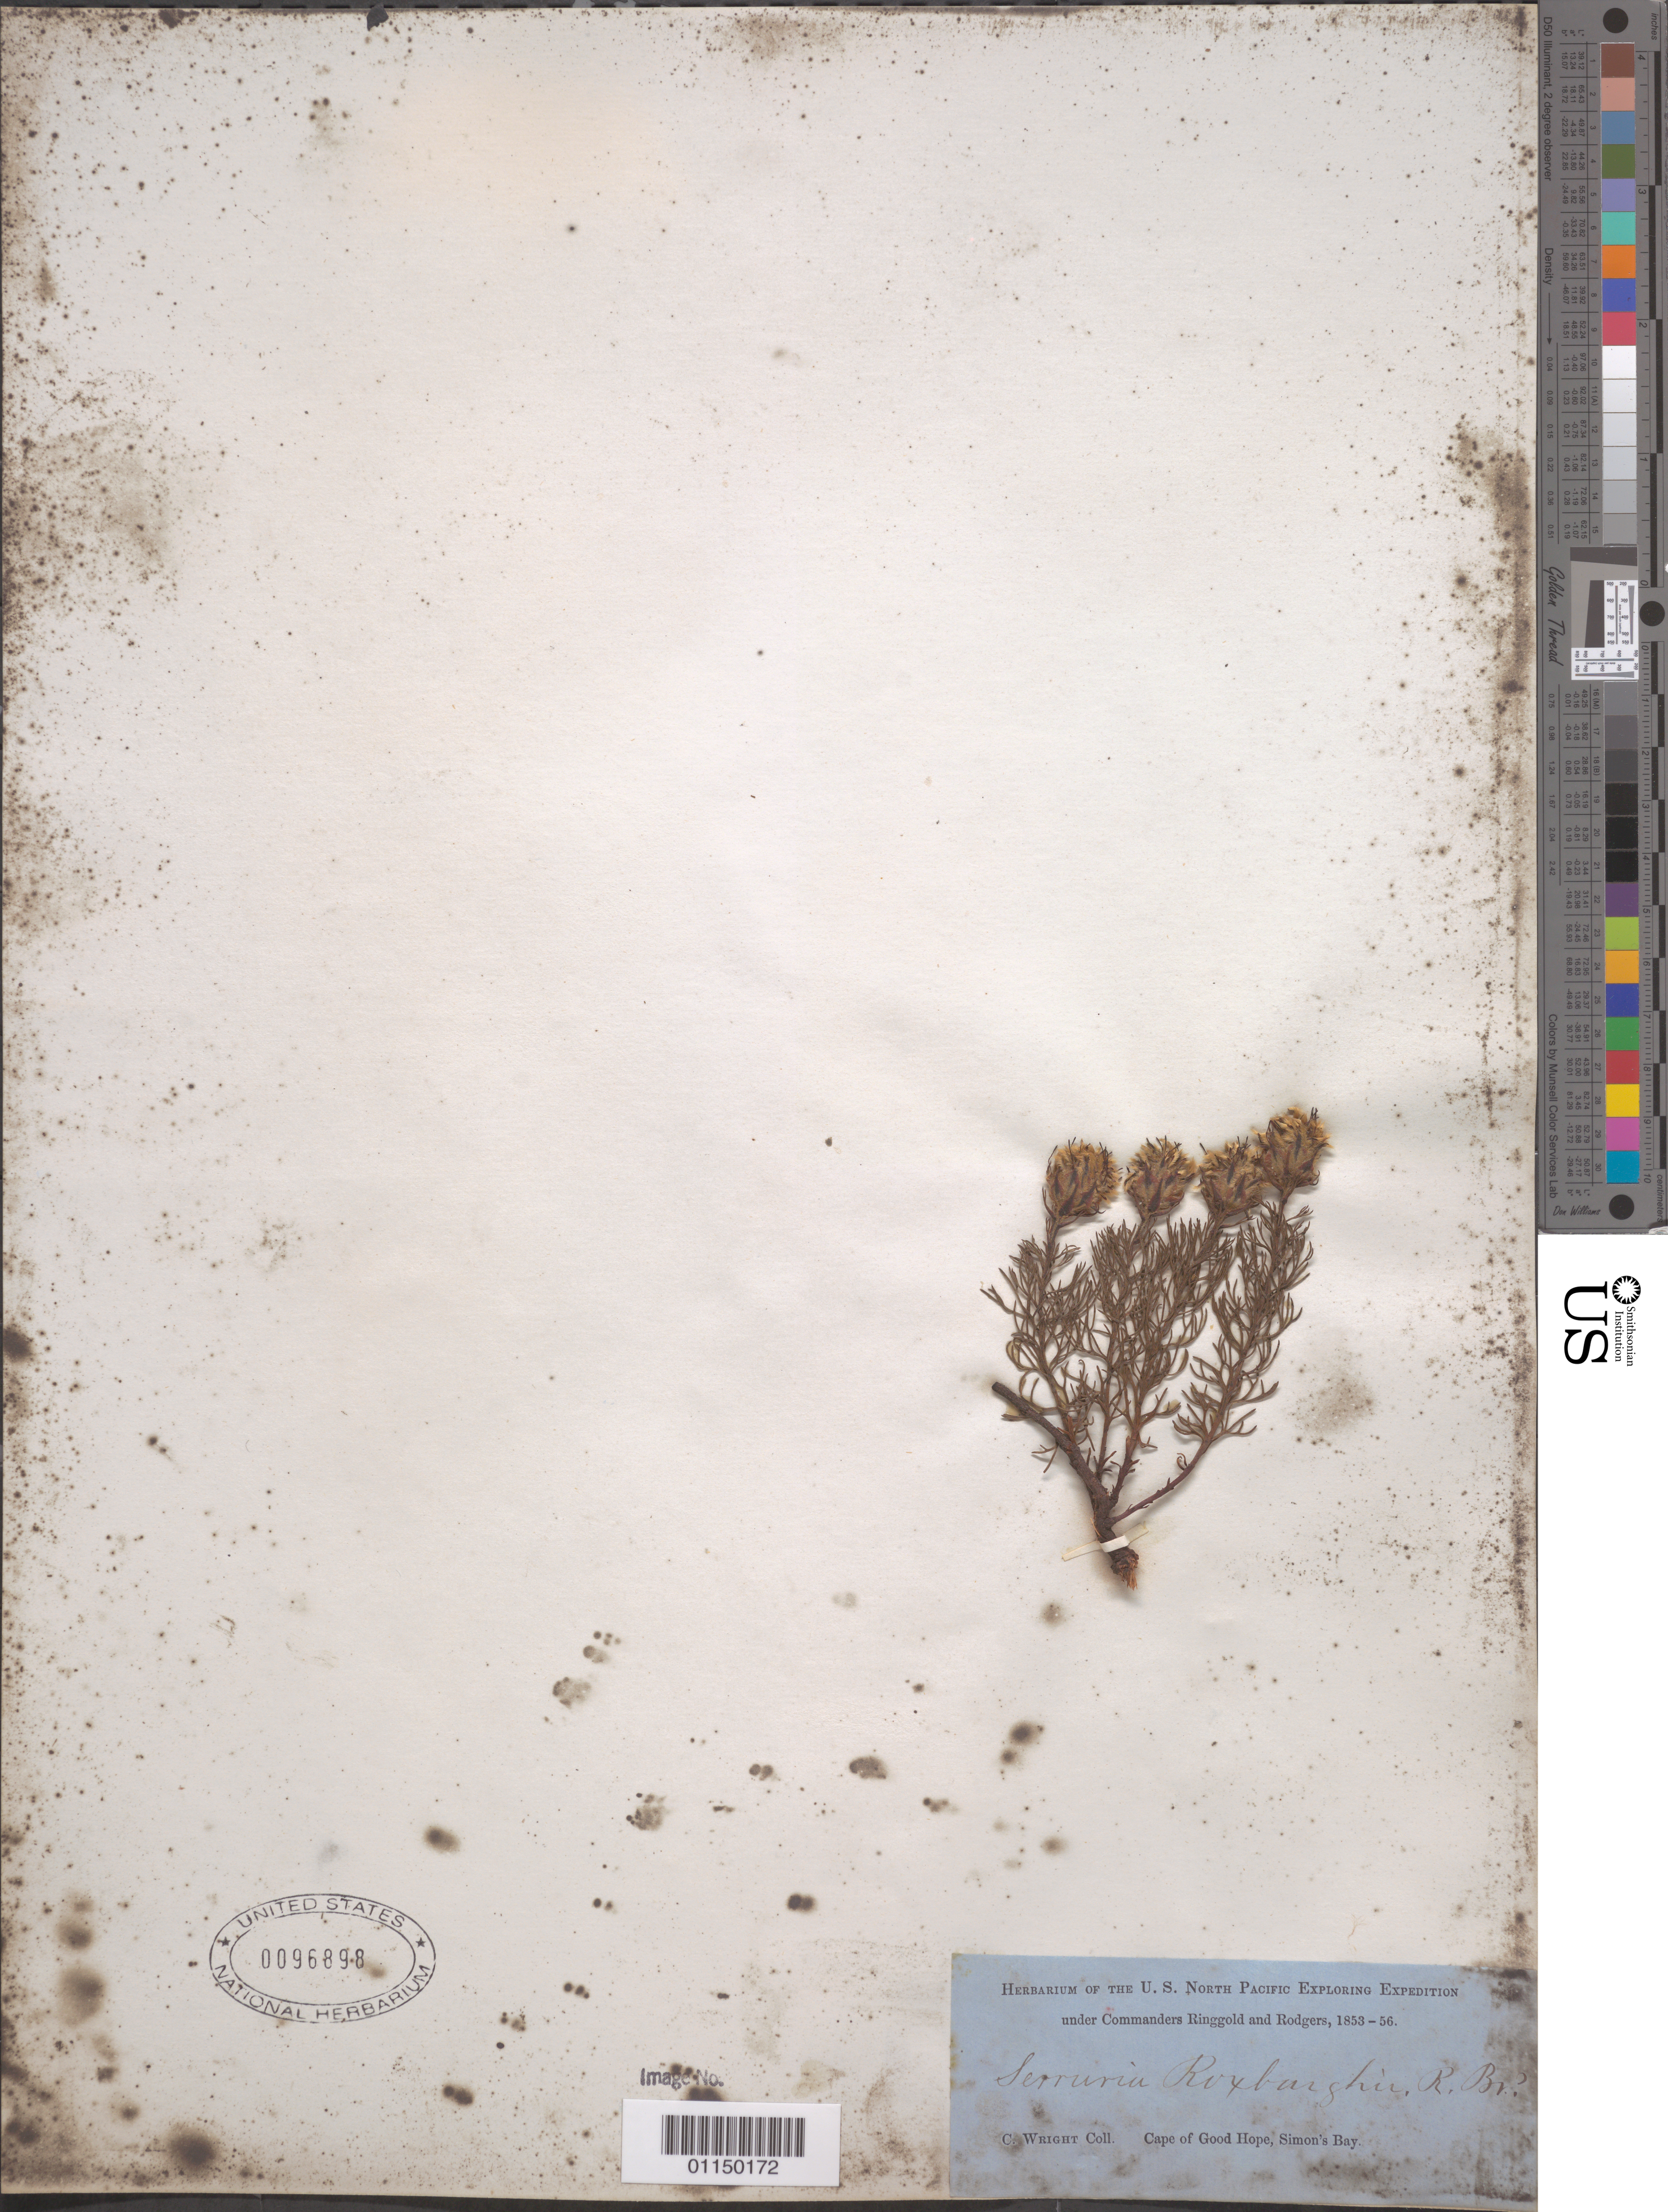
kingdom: Plantae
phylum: Tracheophyta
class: Magnoliopsida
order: Proteales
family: Proteaceae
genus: Serruria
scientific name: Serruria roxburghii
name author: R. Br.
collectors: C. Wright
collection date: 1853/1856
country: South Africa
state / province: Western Cape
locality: Cape of Good Hope, Simon's Bay.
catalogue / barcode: US 96898